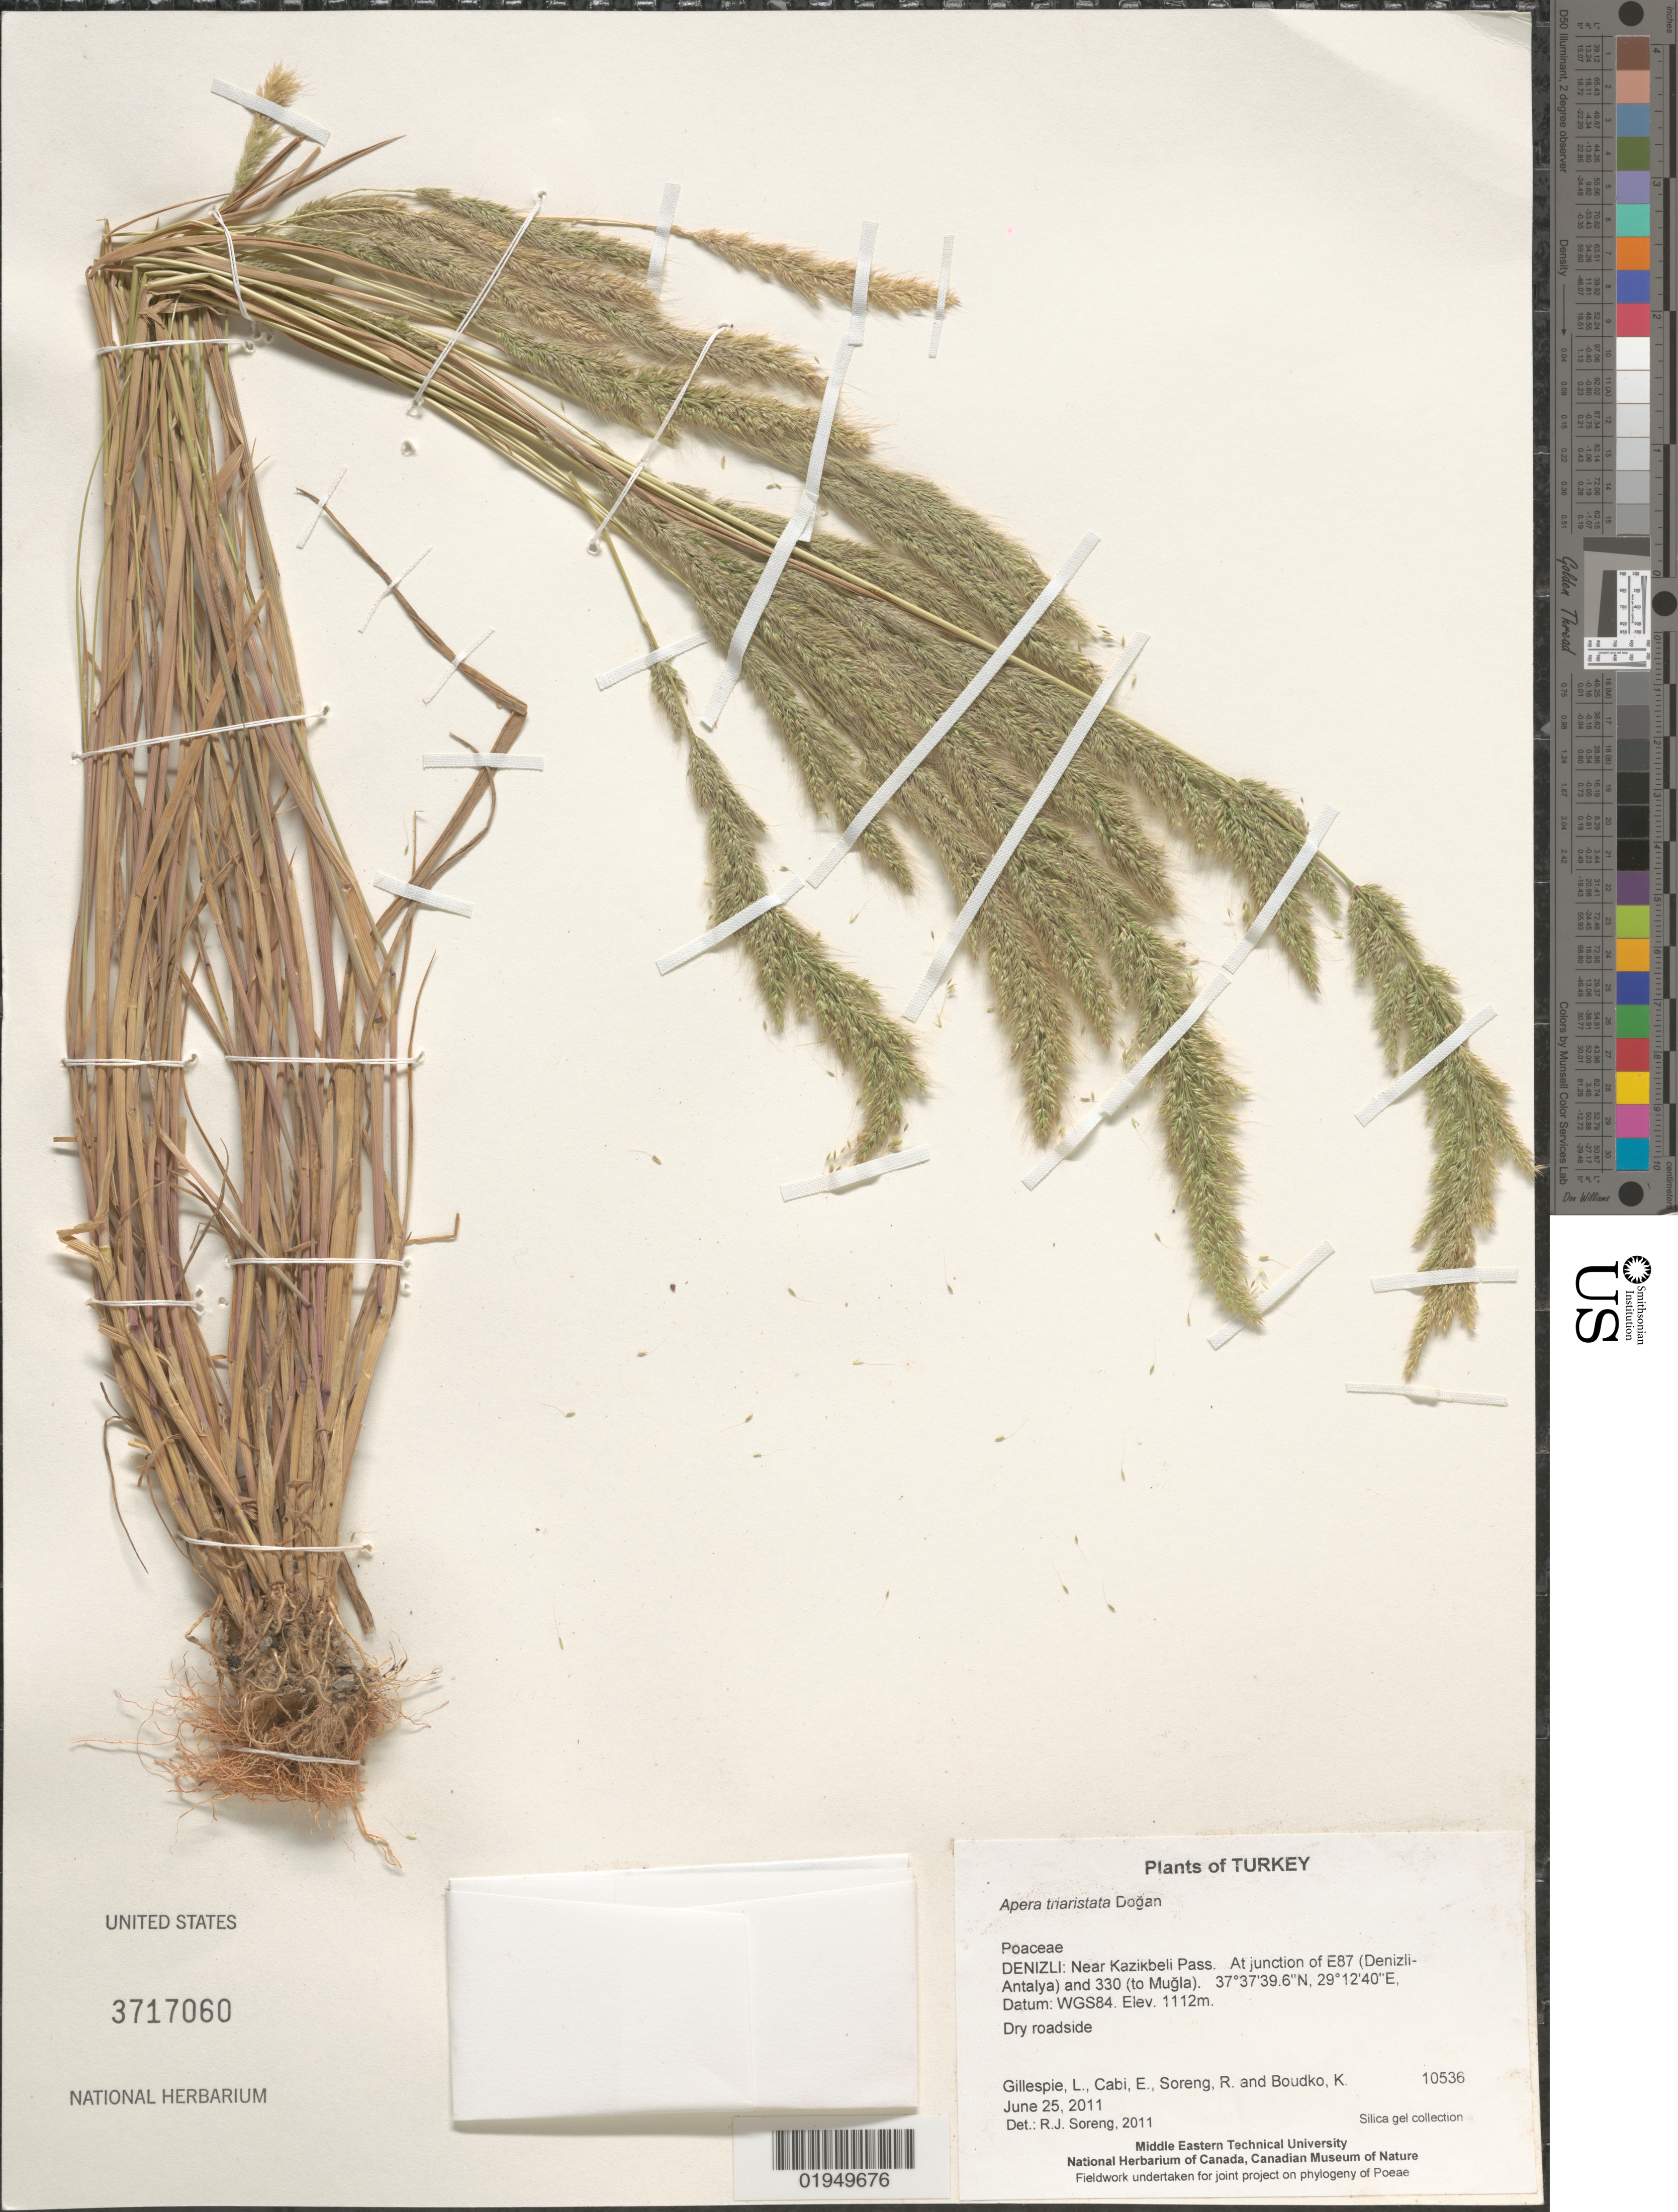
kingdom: Plantae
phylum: Tracheophyta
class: Liliopsida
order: Poales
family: Poaceae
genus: Apera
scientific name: Apera triaristata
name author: Doğan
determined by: Soreng, Robert J., Research Associate (BOT), Smithsonian Institution - National Museum of Natural History (UNITED STATES)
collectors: L. J. Gillespie, E. Cabi, R. J. Soreng & K. Boudko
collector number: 10536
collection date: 2011-06-25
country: Turkey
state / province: Denizli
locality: Near Kazikbeli Pass. At junction of E87 (Denizli-Antalya) and 330 (to Mugla)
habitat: Dry roadside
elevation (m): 1112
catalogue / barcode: US 3717060